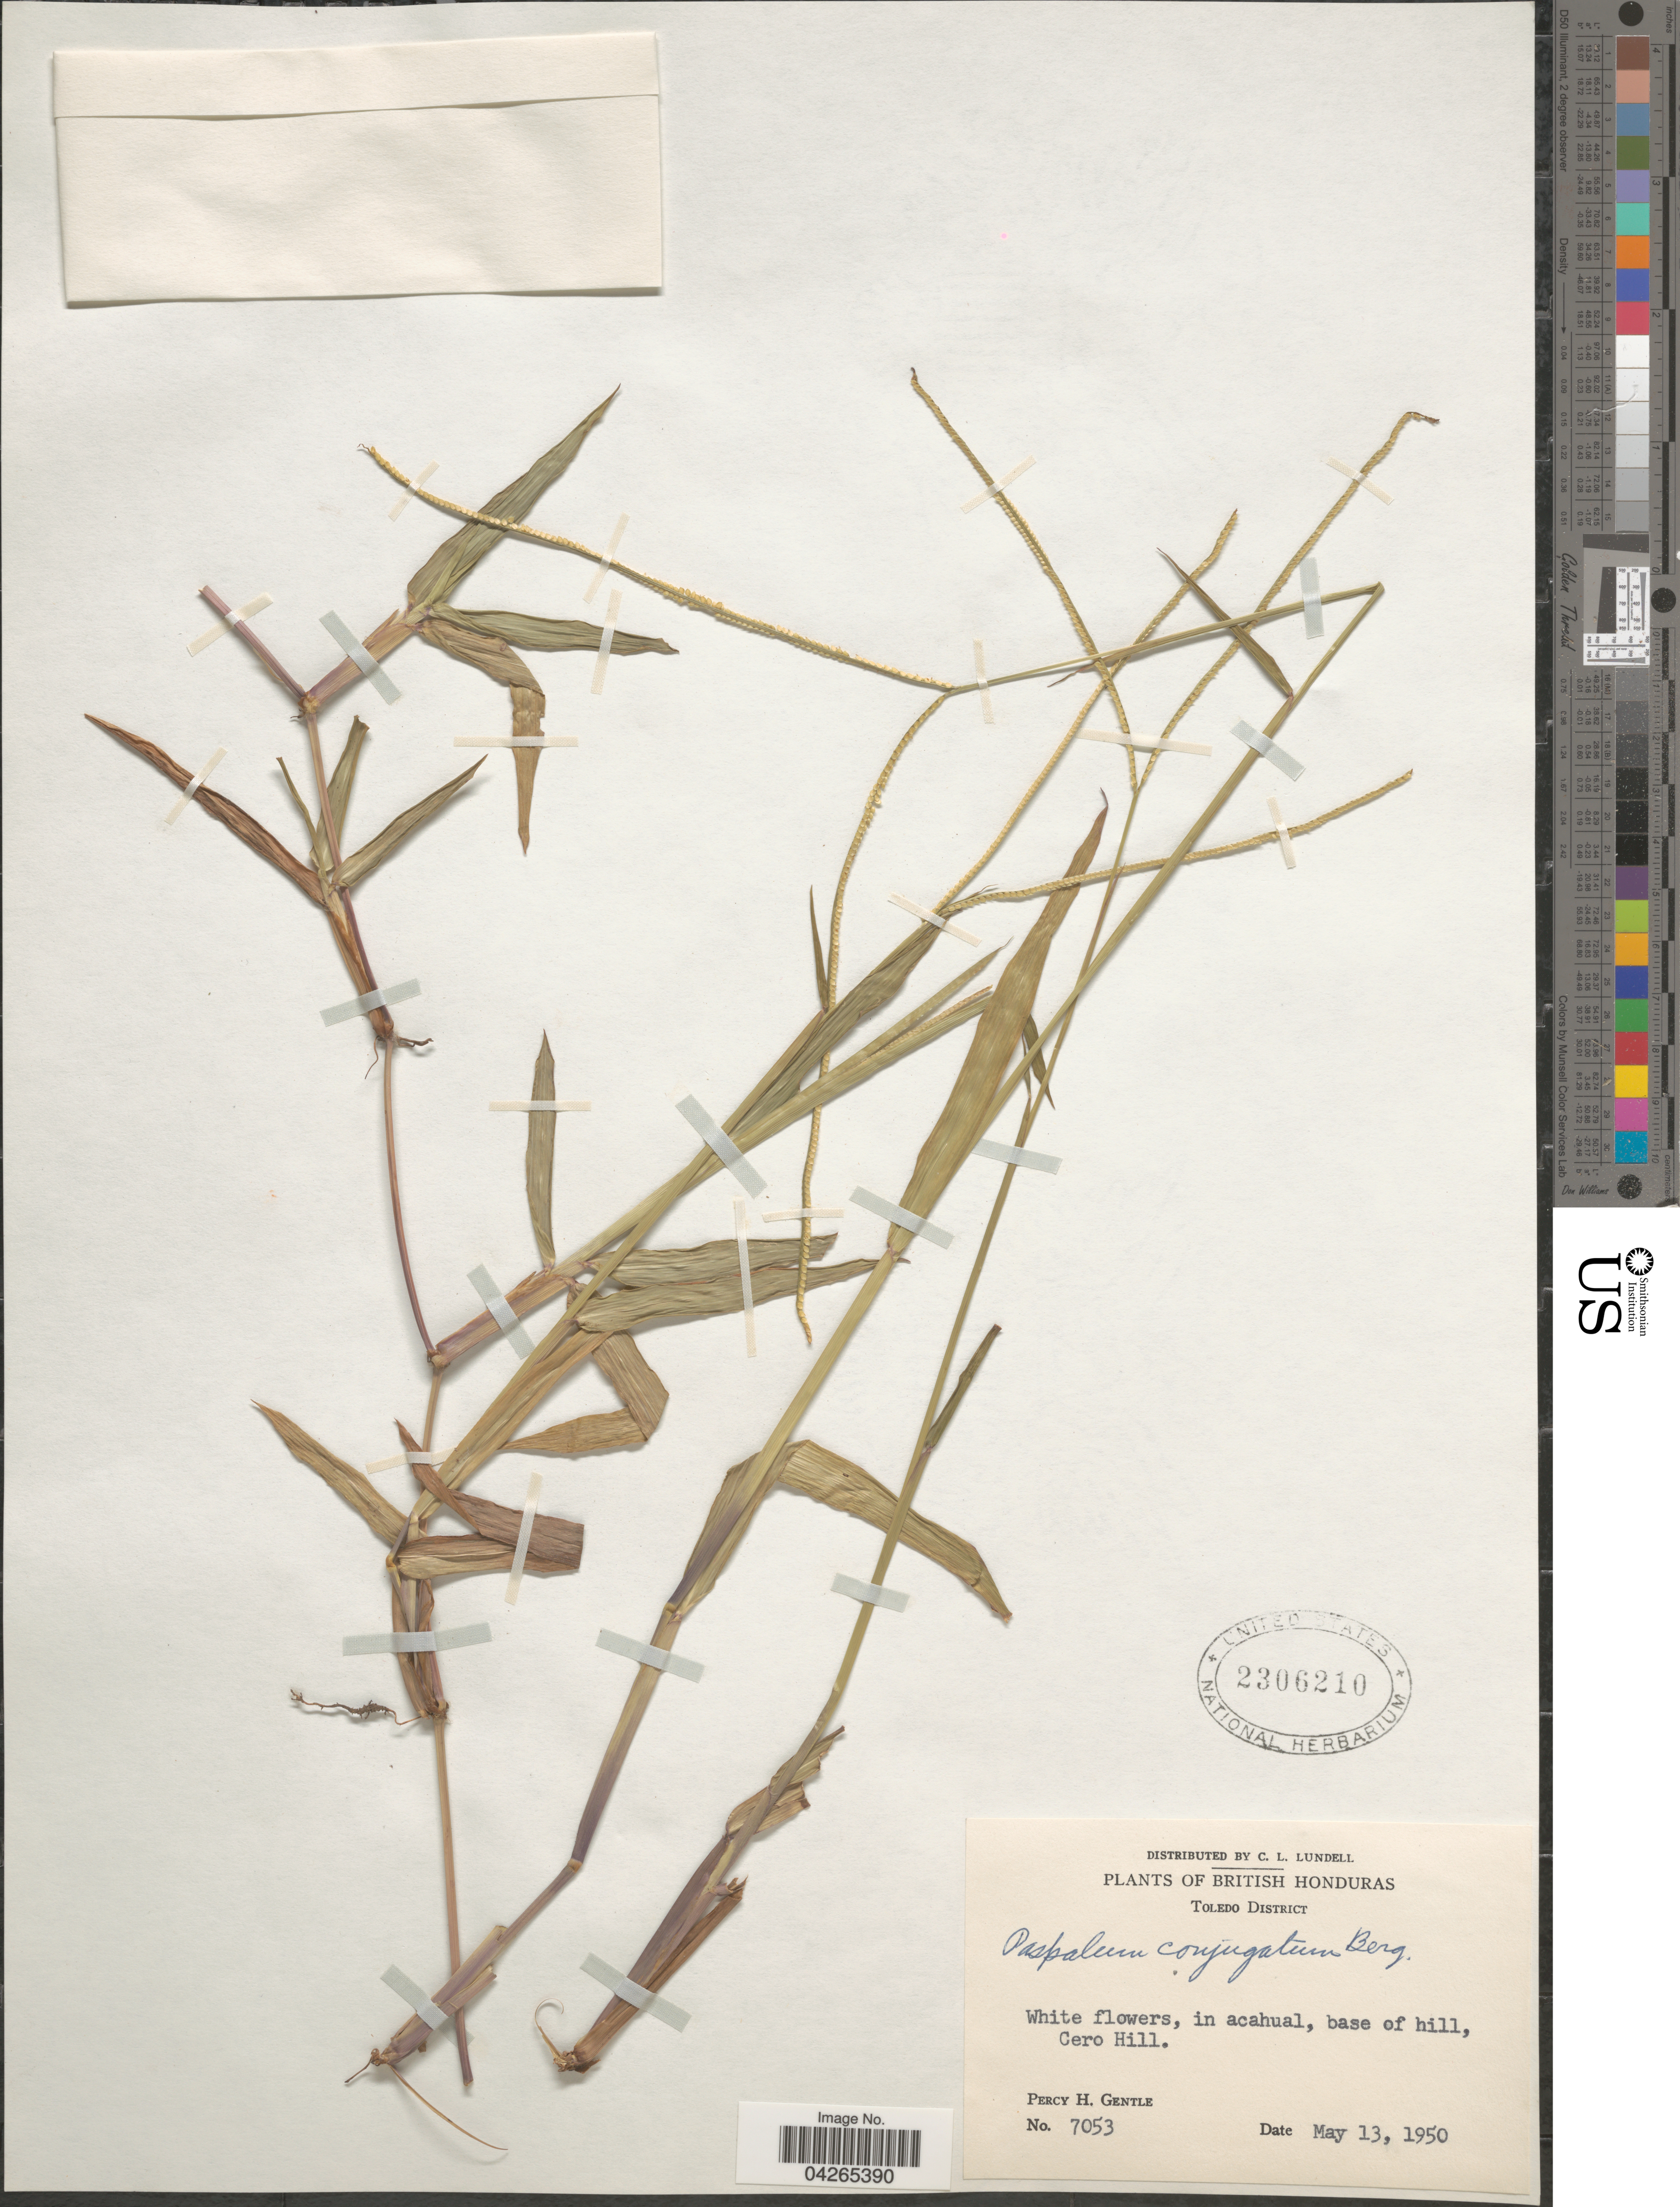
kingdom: Plantae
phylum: Tracheophyta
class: Liliopsida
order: Poales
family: Poaceae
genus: Paspalum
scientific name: Paspalum conjugatum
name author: P.J. Bergius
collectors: P. H. Gentle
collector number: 7053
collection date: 1950-05-13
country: Belize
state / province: Toledo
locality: British Honduras. Toledo District. White flowers, in acahual, base of hill, Cero Hill.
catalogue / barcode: US 2306212